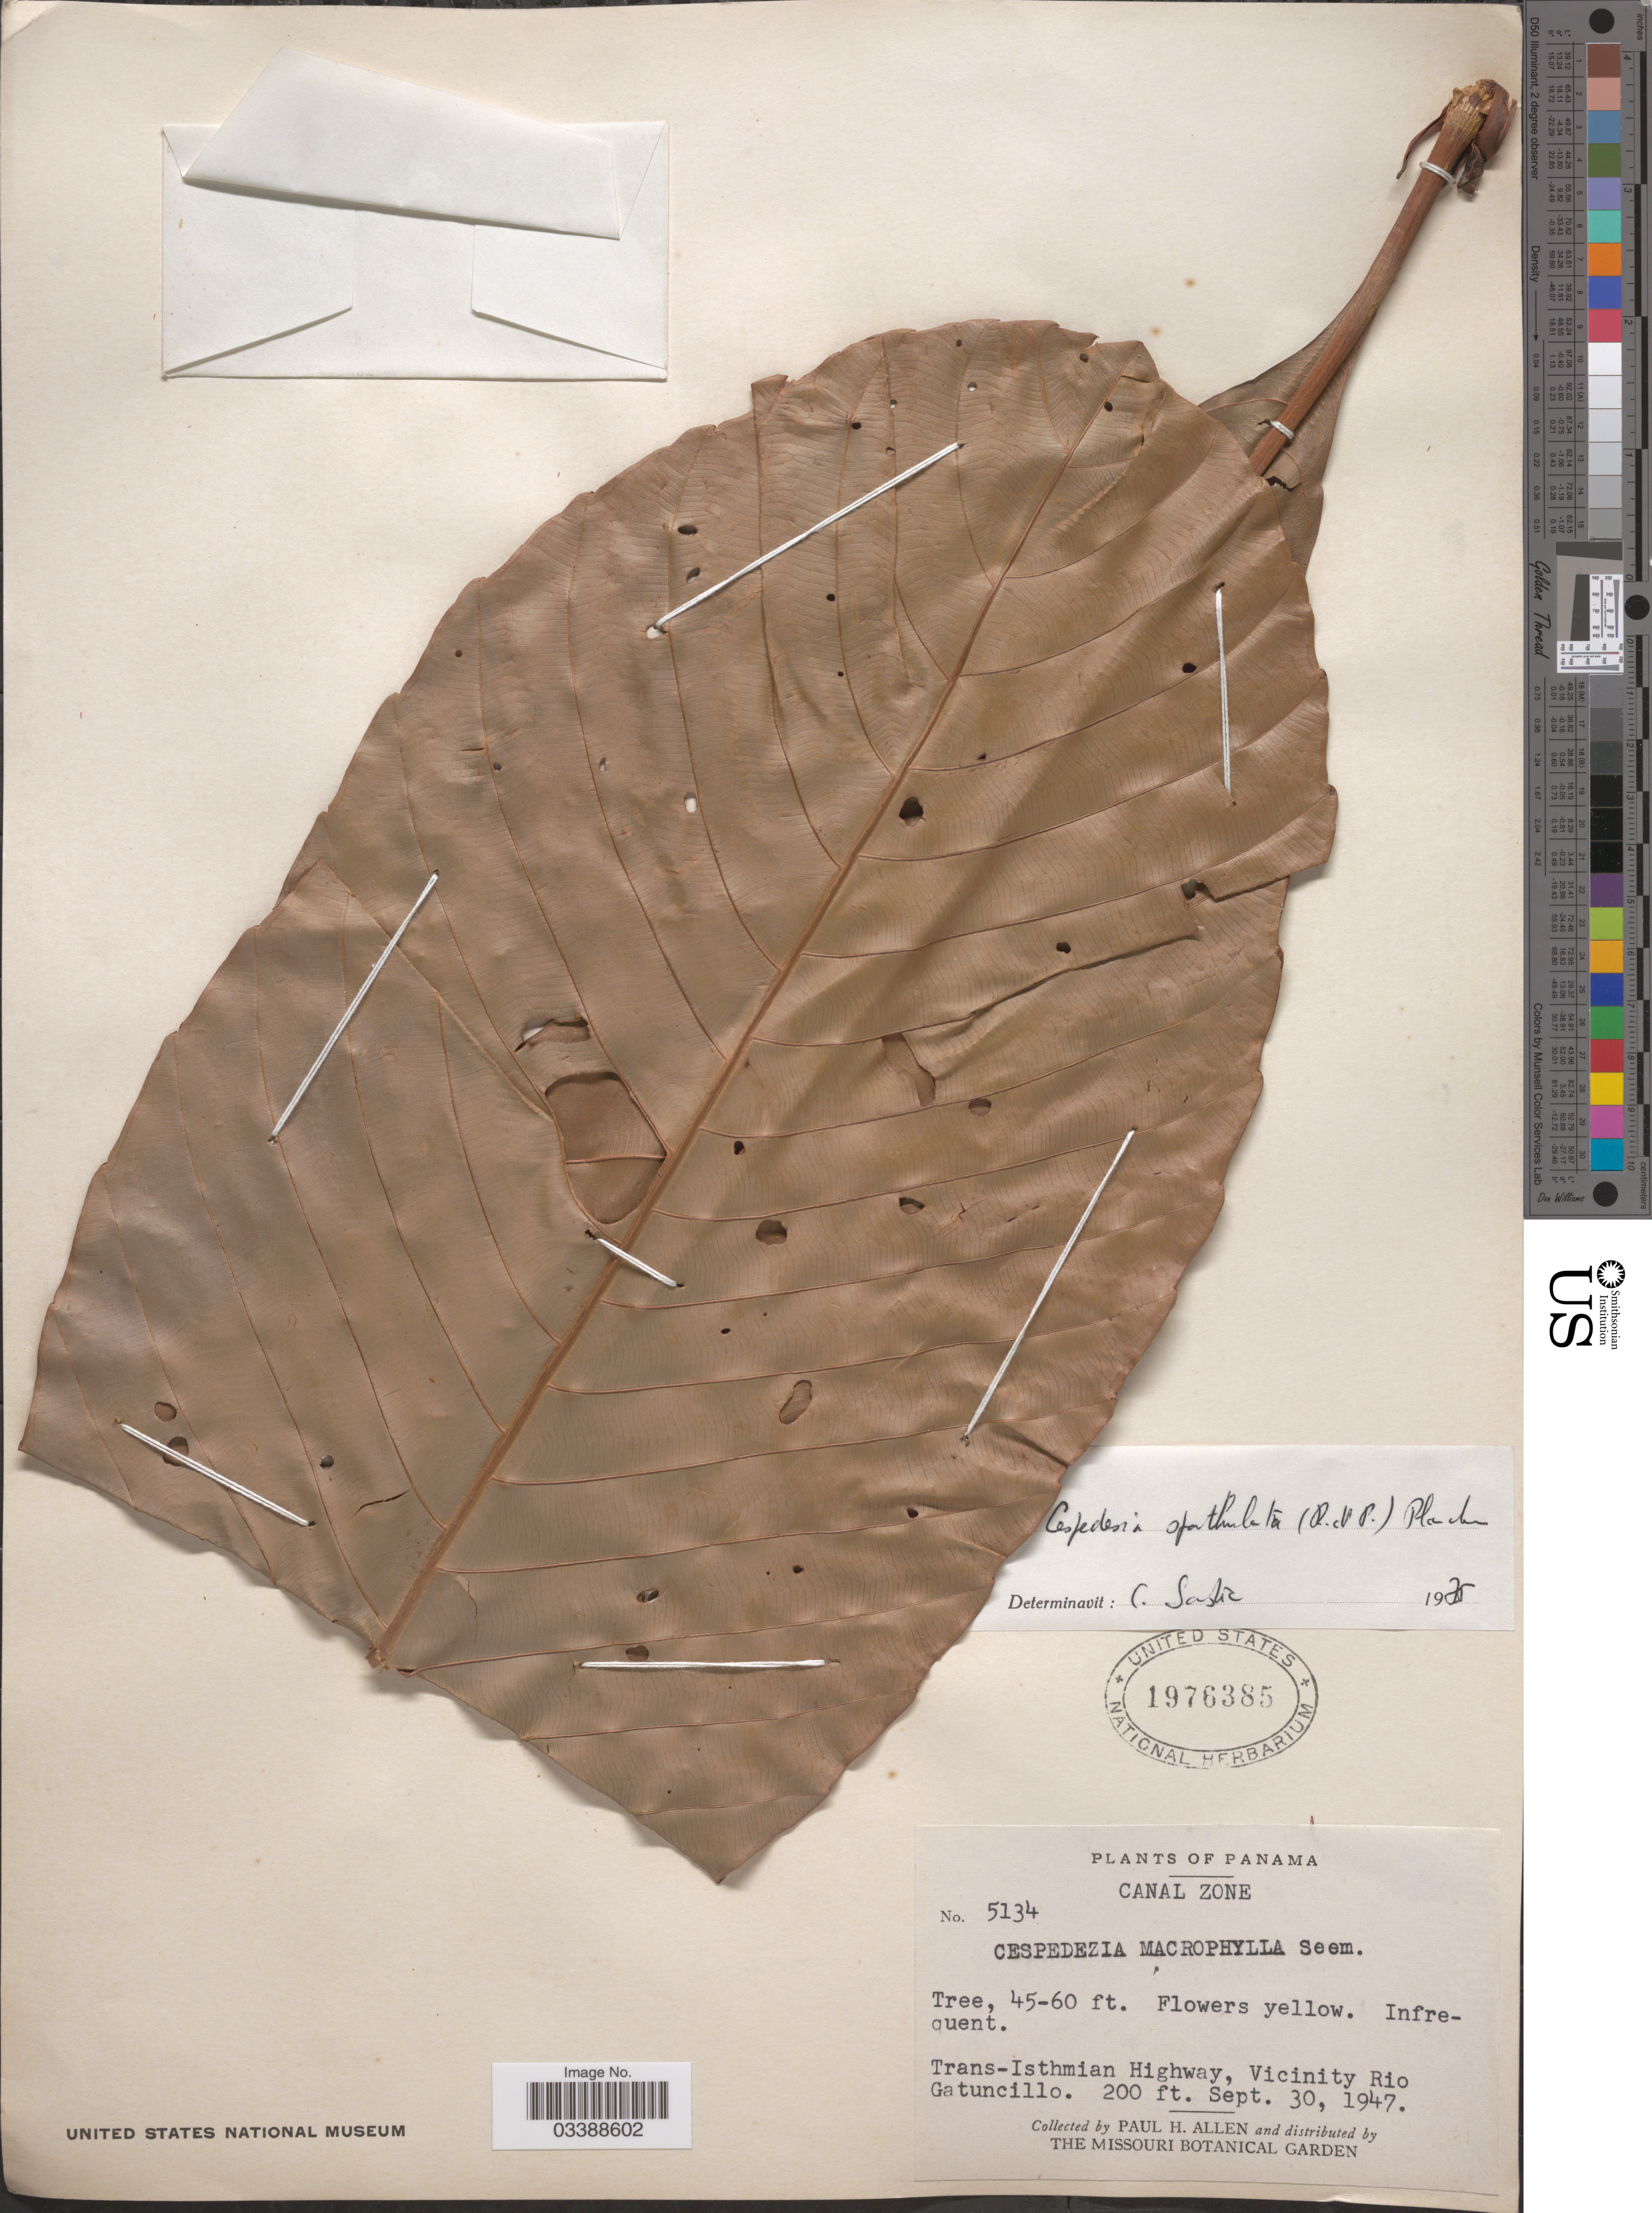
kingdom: Plantae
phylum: Tracheophyta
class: Magnoliopsida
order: Malpighiales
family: Ochnaceae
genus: Cespedesia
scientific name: Cespedesia spathulata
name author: (Ruiz & Pav.) Planch.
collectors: P. H. Allen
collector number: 5134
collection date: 1947-09-30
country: Panama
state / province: Colón / Panamá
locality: Canal Zone. Trans-Isthmian Highway, Vicinity Rio Gatuncillo.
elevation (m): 61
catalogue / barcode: US 1976385